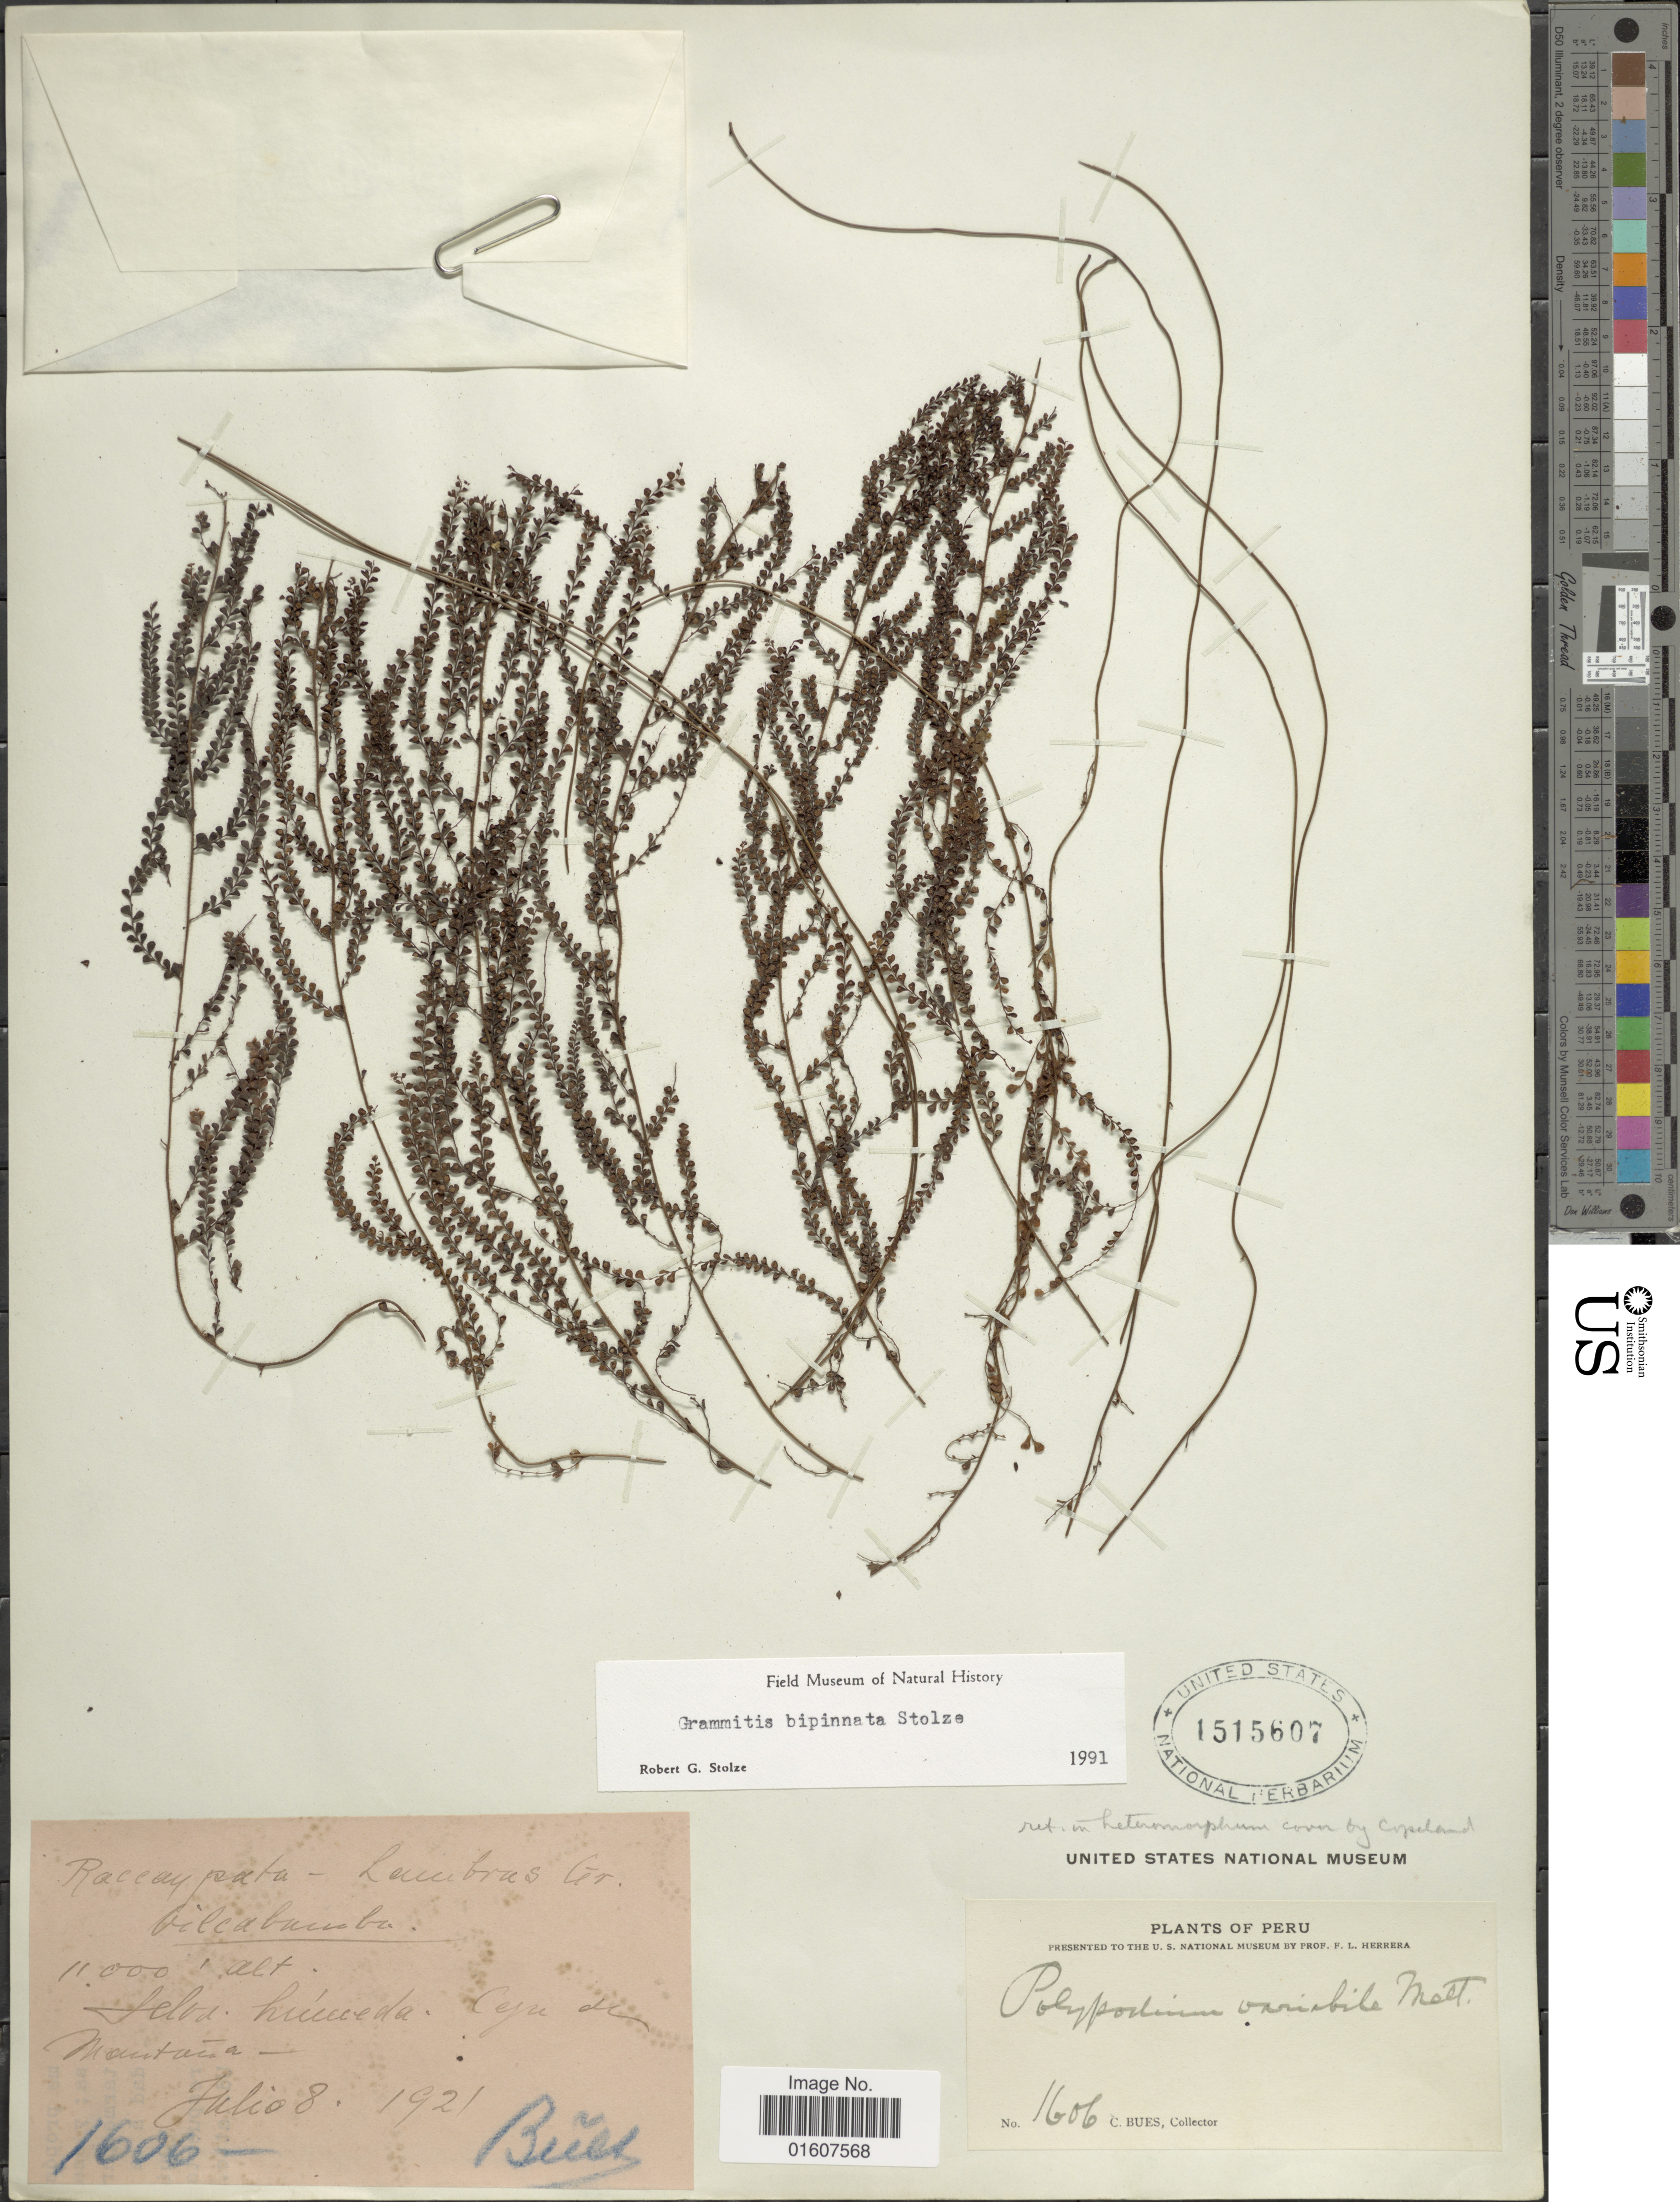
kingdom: Plantae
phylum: Tracheophyta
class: Polypodiopsida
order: Polypodiales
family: Polypodiaceae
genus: Terpsichore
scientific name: Terpsichore bipinnata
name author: (Stolze) A.R. Sm.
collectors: C. Bues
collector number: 1606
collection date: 1921-07-08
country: Peru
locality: Raccay pata - Lambras Gr.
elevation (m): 3353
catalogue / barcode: US 1515607